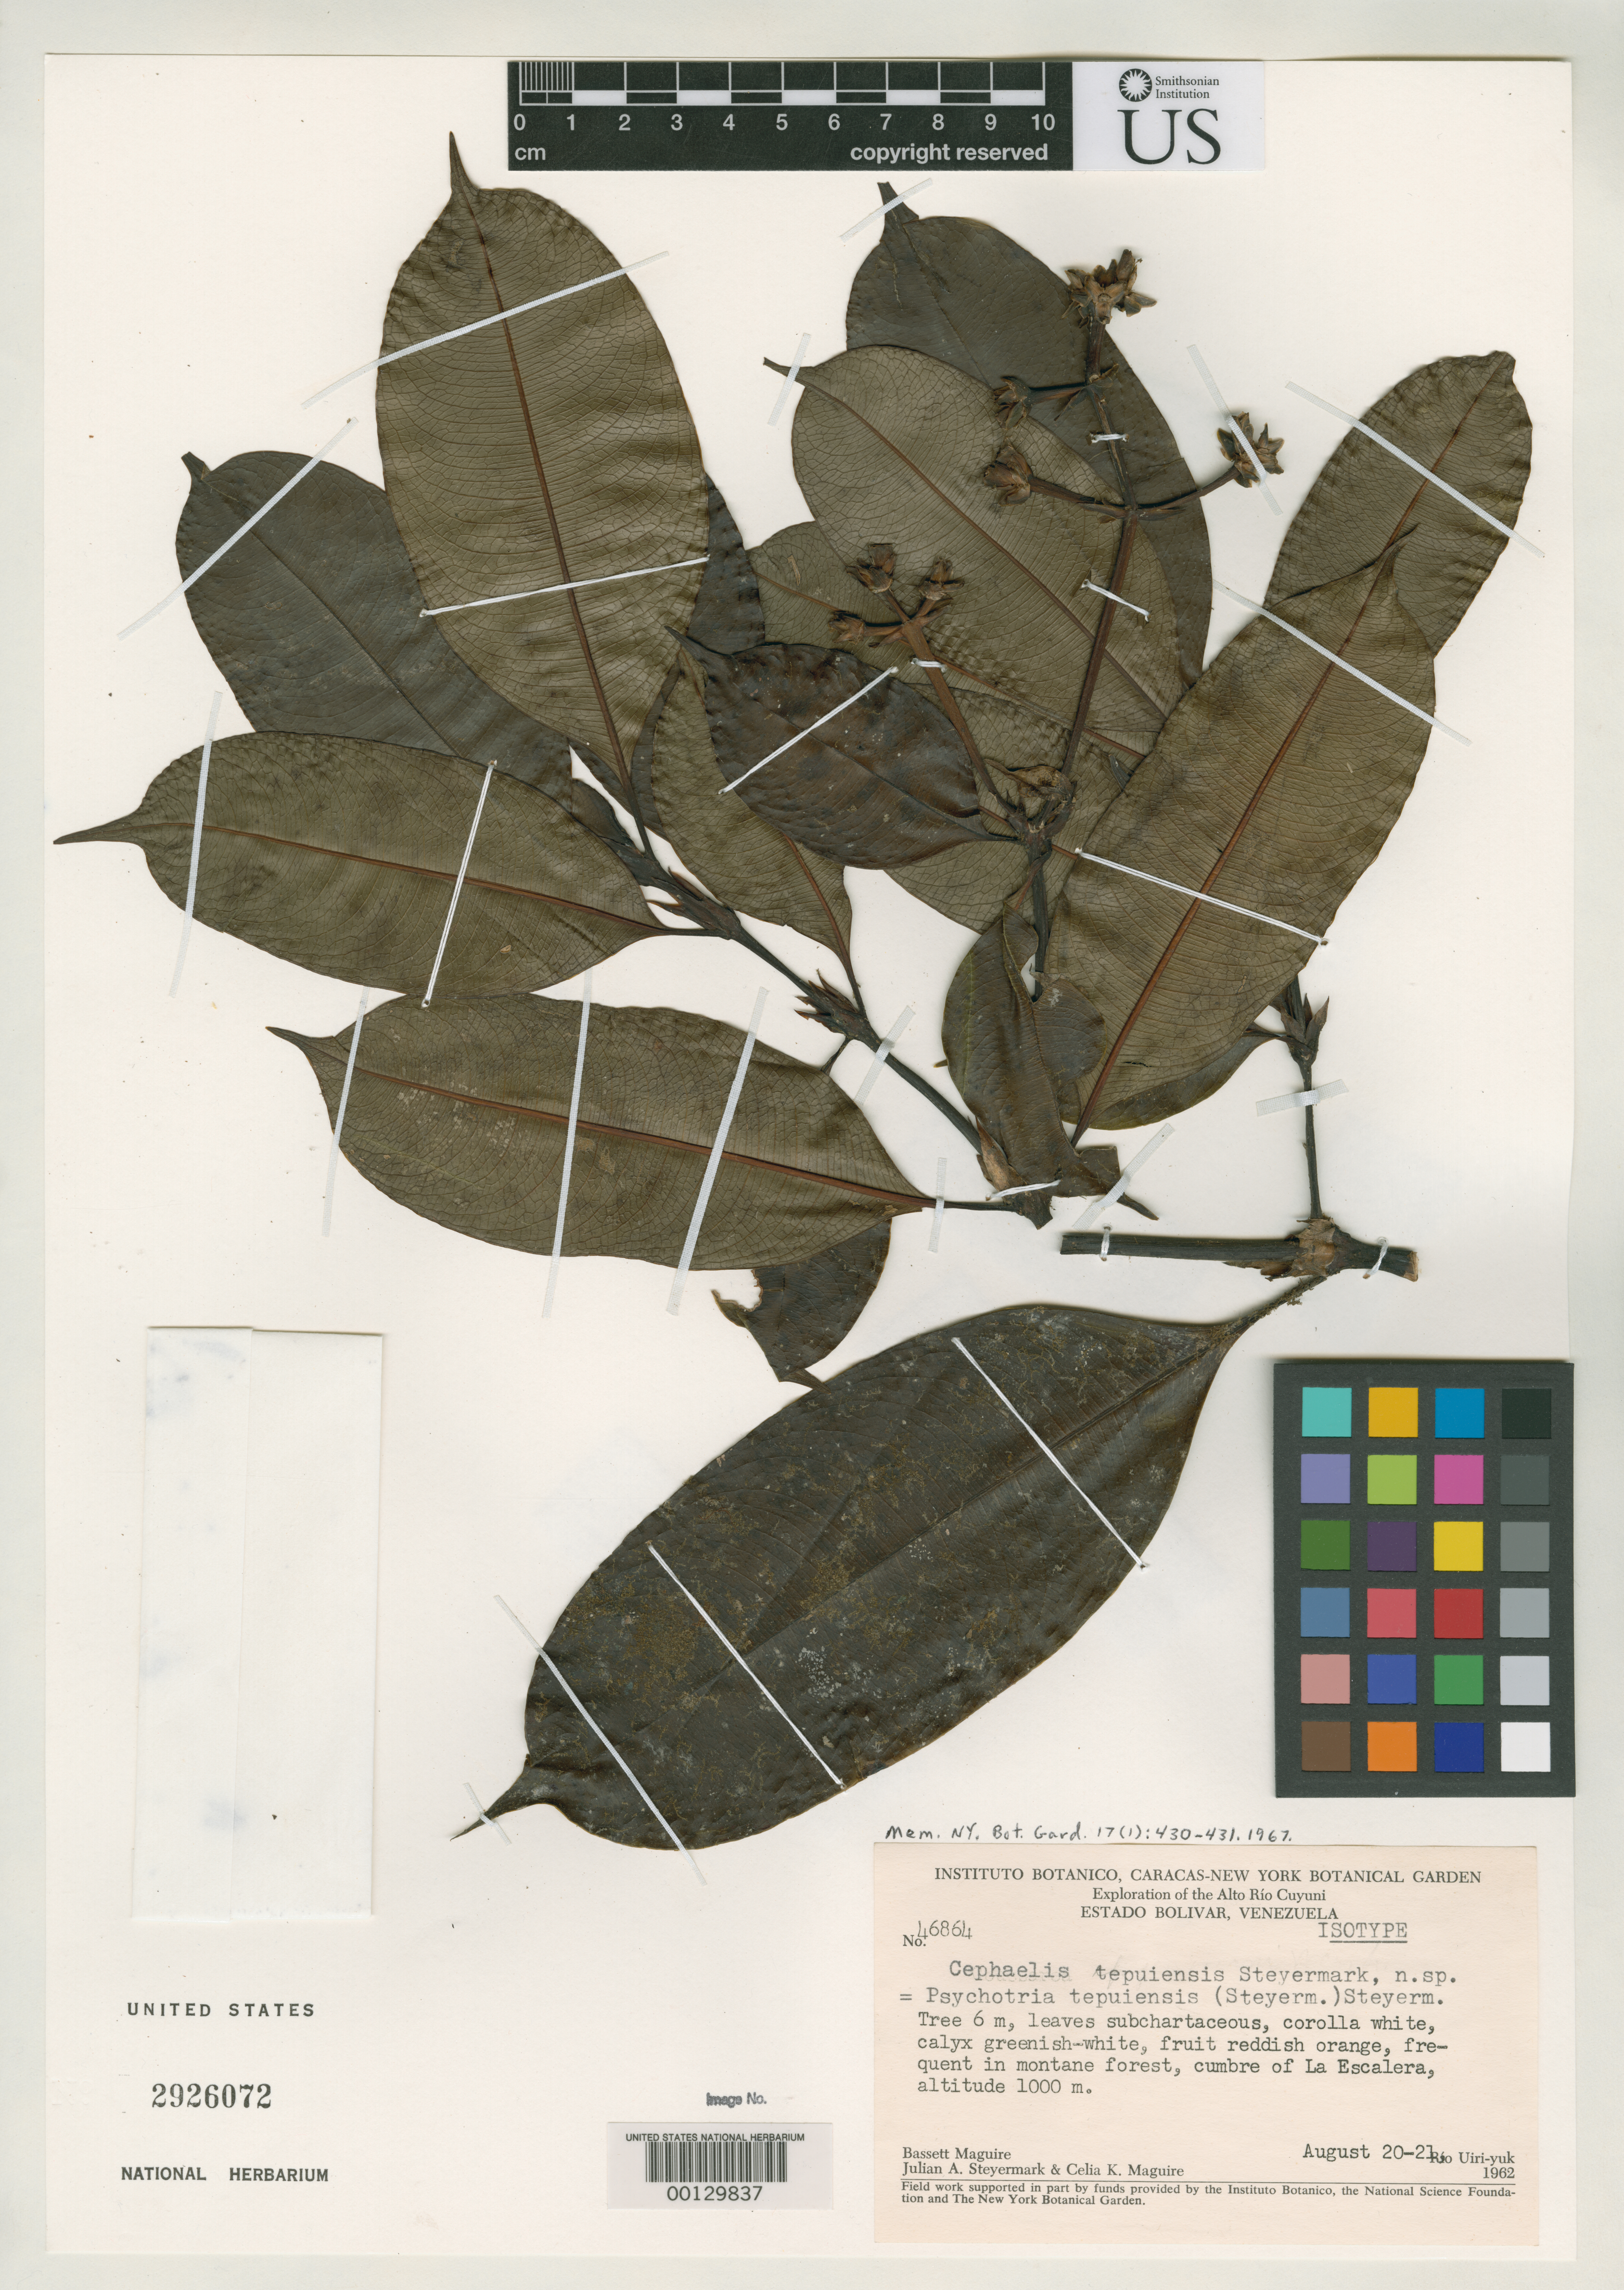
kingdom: Plantae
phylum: Tracheophyta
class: Magnoliopsida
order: Gentianales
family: Rubiaceae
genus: Cephaelis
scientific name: Cephaelis tepuiensis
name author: Steyerm.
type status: Isotype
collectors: J. Steyermark & C. K. Maguire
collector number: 46864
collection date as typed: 20 Aug 1962 to 21 Aug 1962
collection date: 1962-08-20/1962-08-21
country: Venezuela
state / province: Bolivar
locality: La Escalera.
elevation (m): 1000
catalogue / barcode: US 2926072